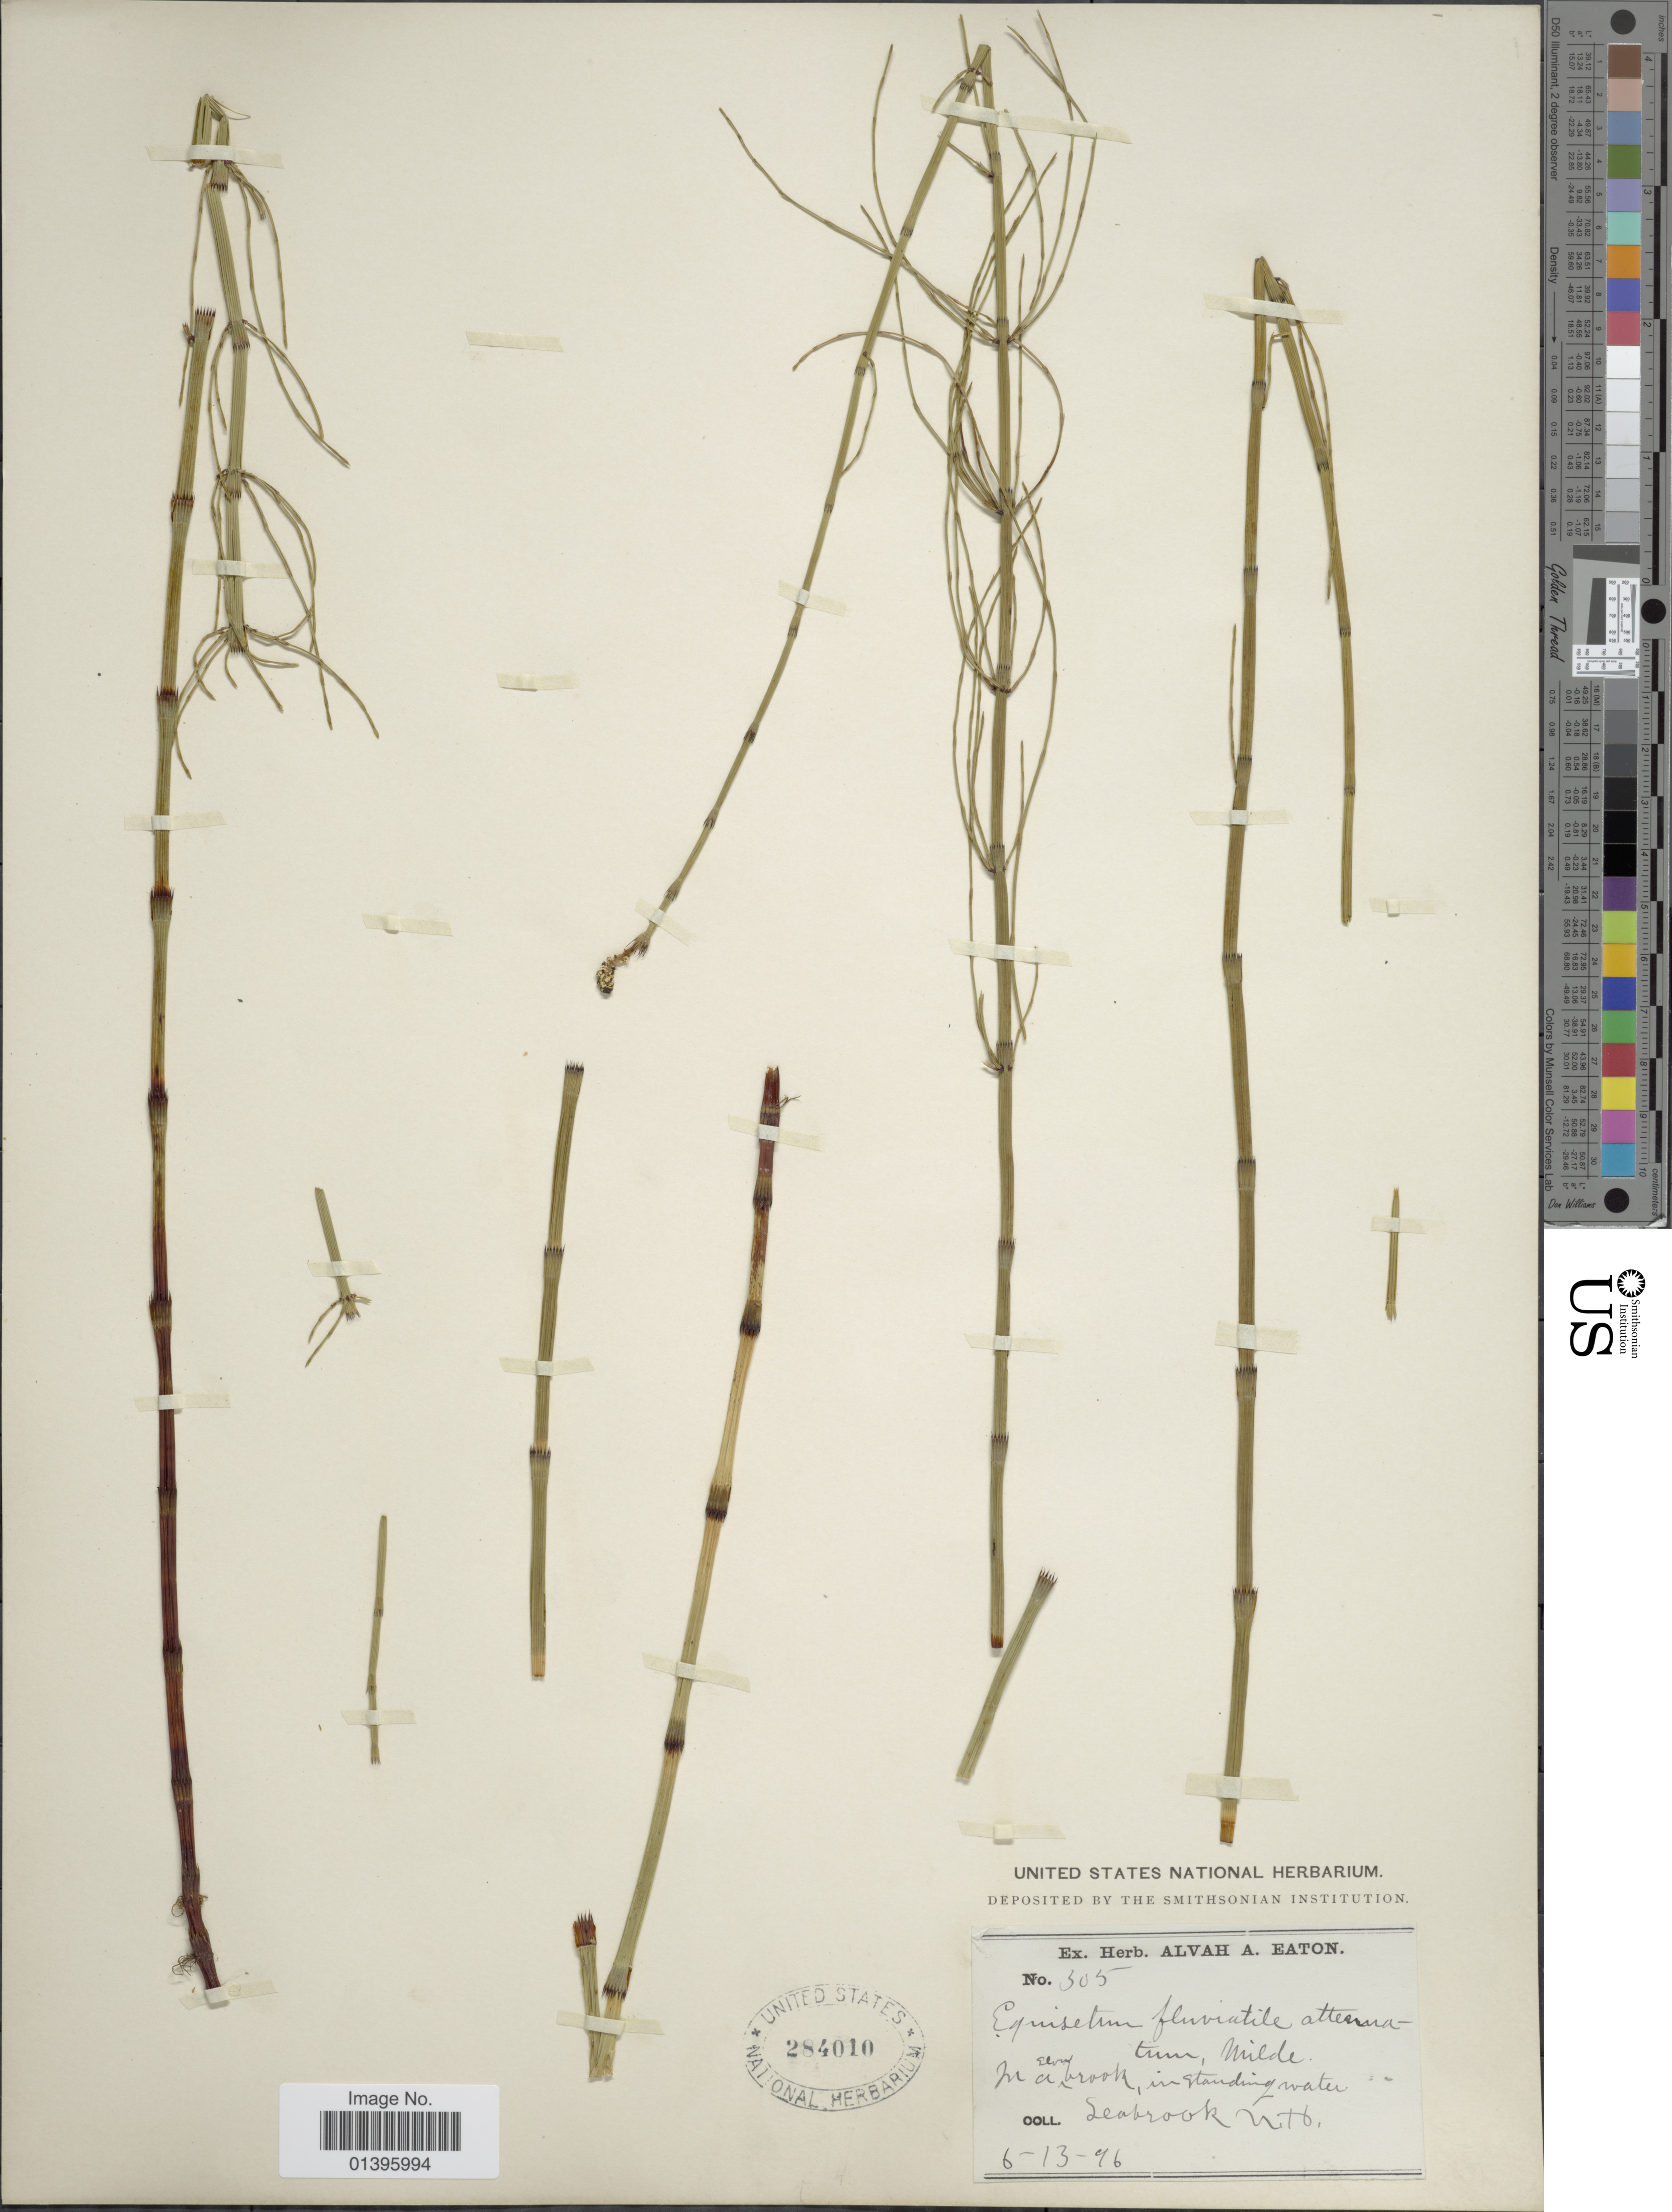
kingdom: Plantae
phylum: Tracheophyta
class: Polypodiopsida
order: Equisetales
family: Equisetaceae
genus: Equisetum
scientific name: Equisetum fluviatile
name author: L.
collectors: A. A. Eaton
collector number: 305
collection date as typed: Transcribed d/m/y: 13/6/96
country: United States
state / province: New Hampshire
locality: Seabrook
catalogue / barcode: US 284010